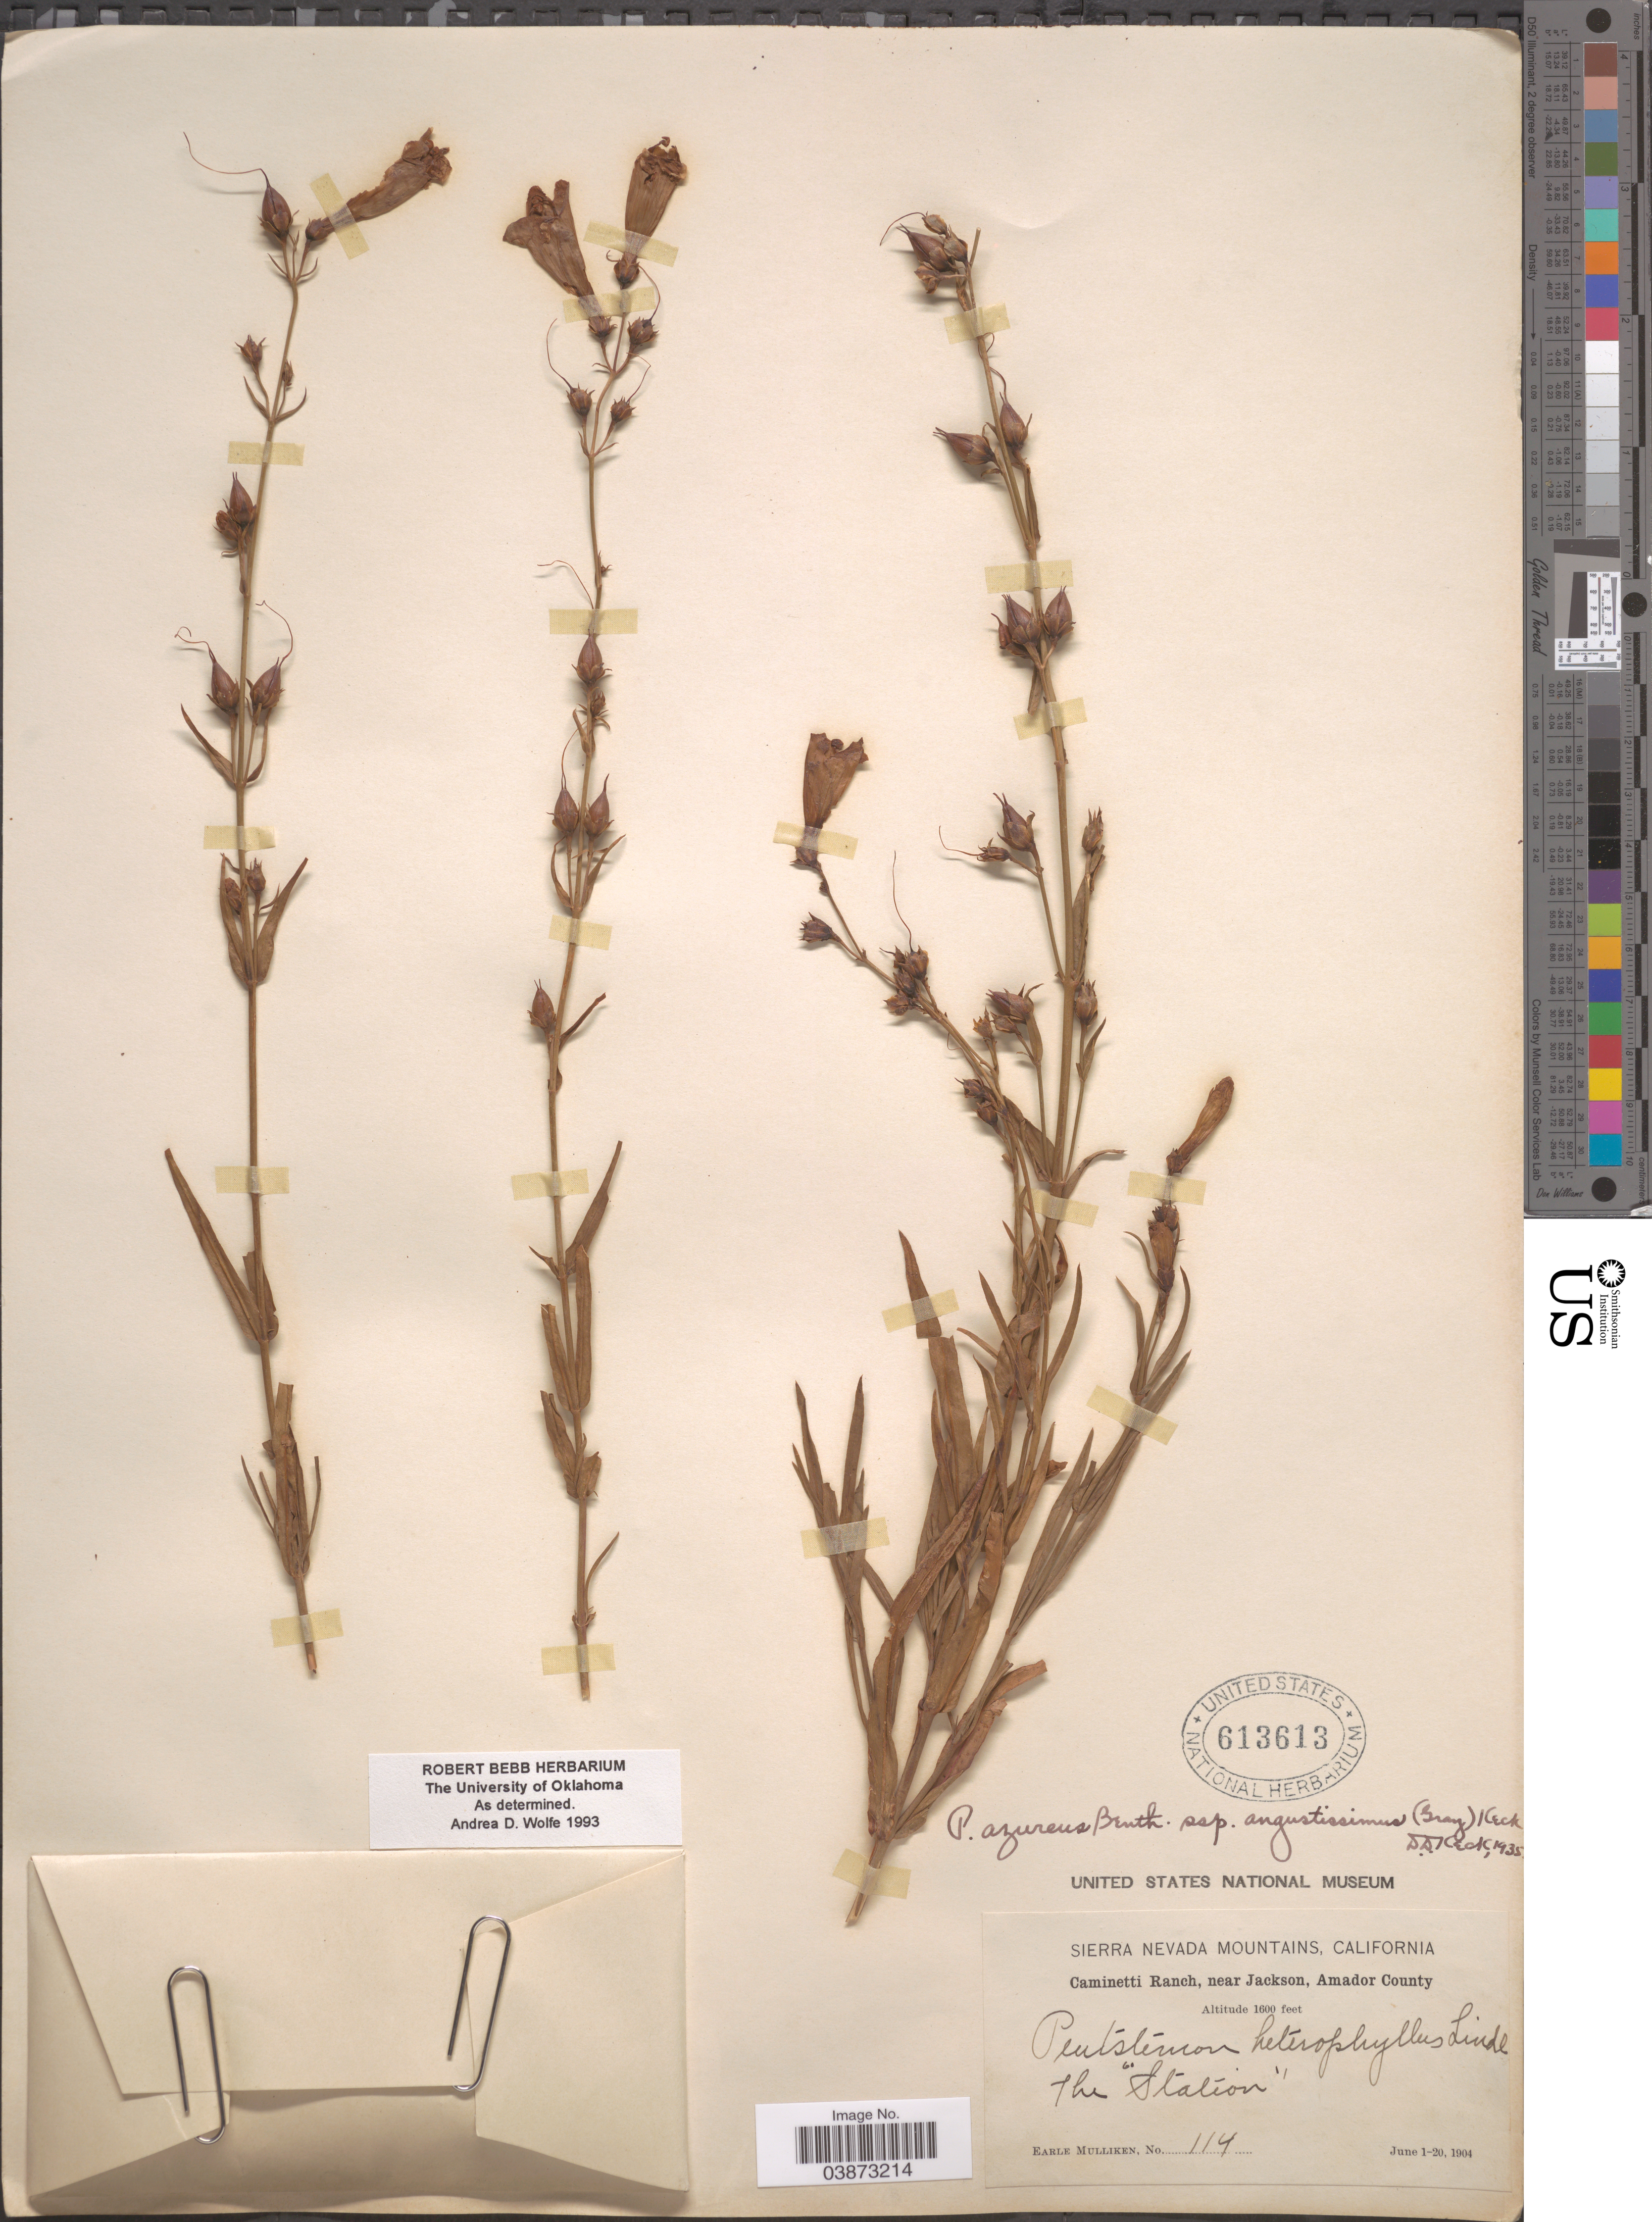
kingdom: Plantae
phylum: Tracheophyta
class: Magnoliopsida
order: Lamiales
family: Plantaginaceae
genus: Penstemon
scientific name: Penstemon azureus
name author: Benth.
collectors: E. Mulliken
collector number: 114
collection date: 1904-06-01/1904-06-20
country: United States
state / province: California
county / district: Amador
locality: Sierra Nevada Mountains. Caminetti Ranch, near Jackson, Amador County.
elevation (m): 488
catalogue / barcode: US 613613